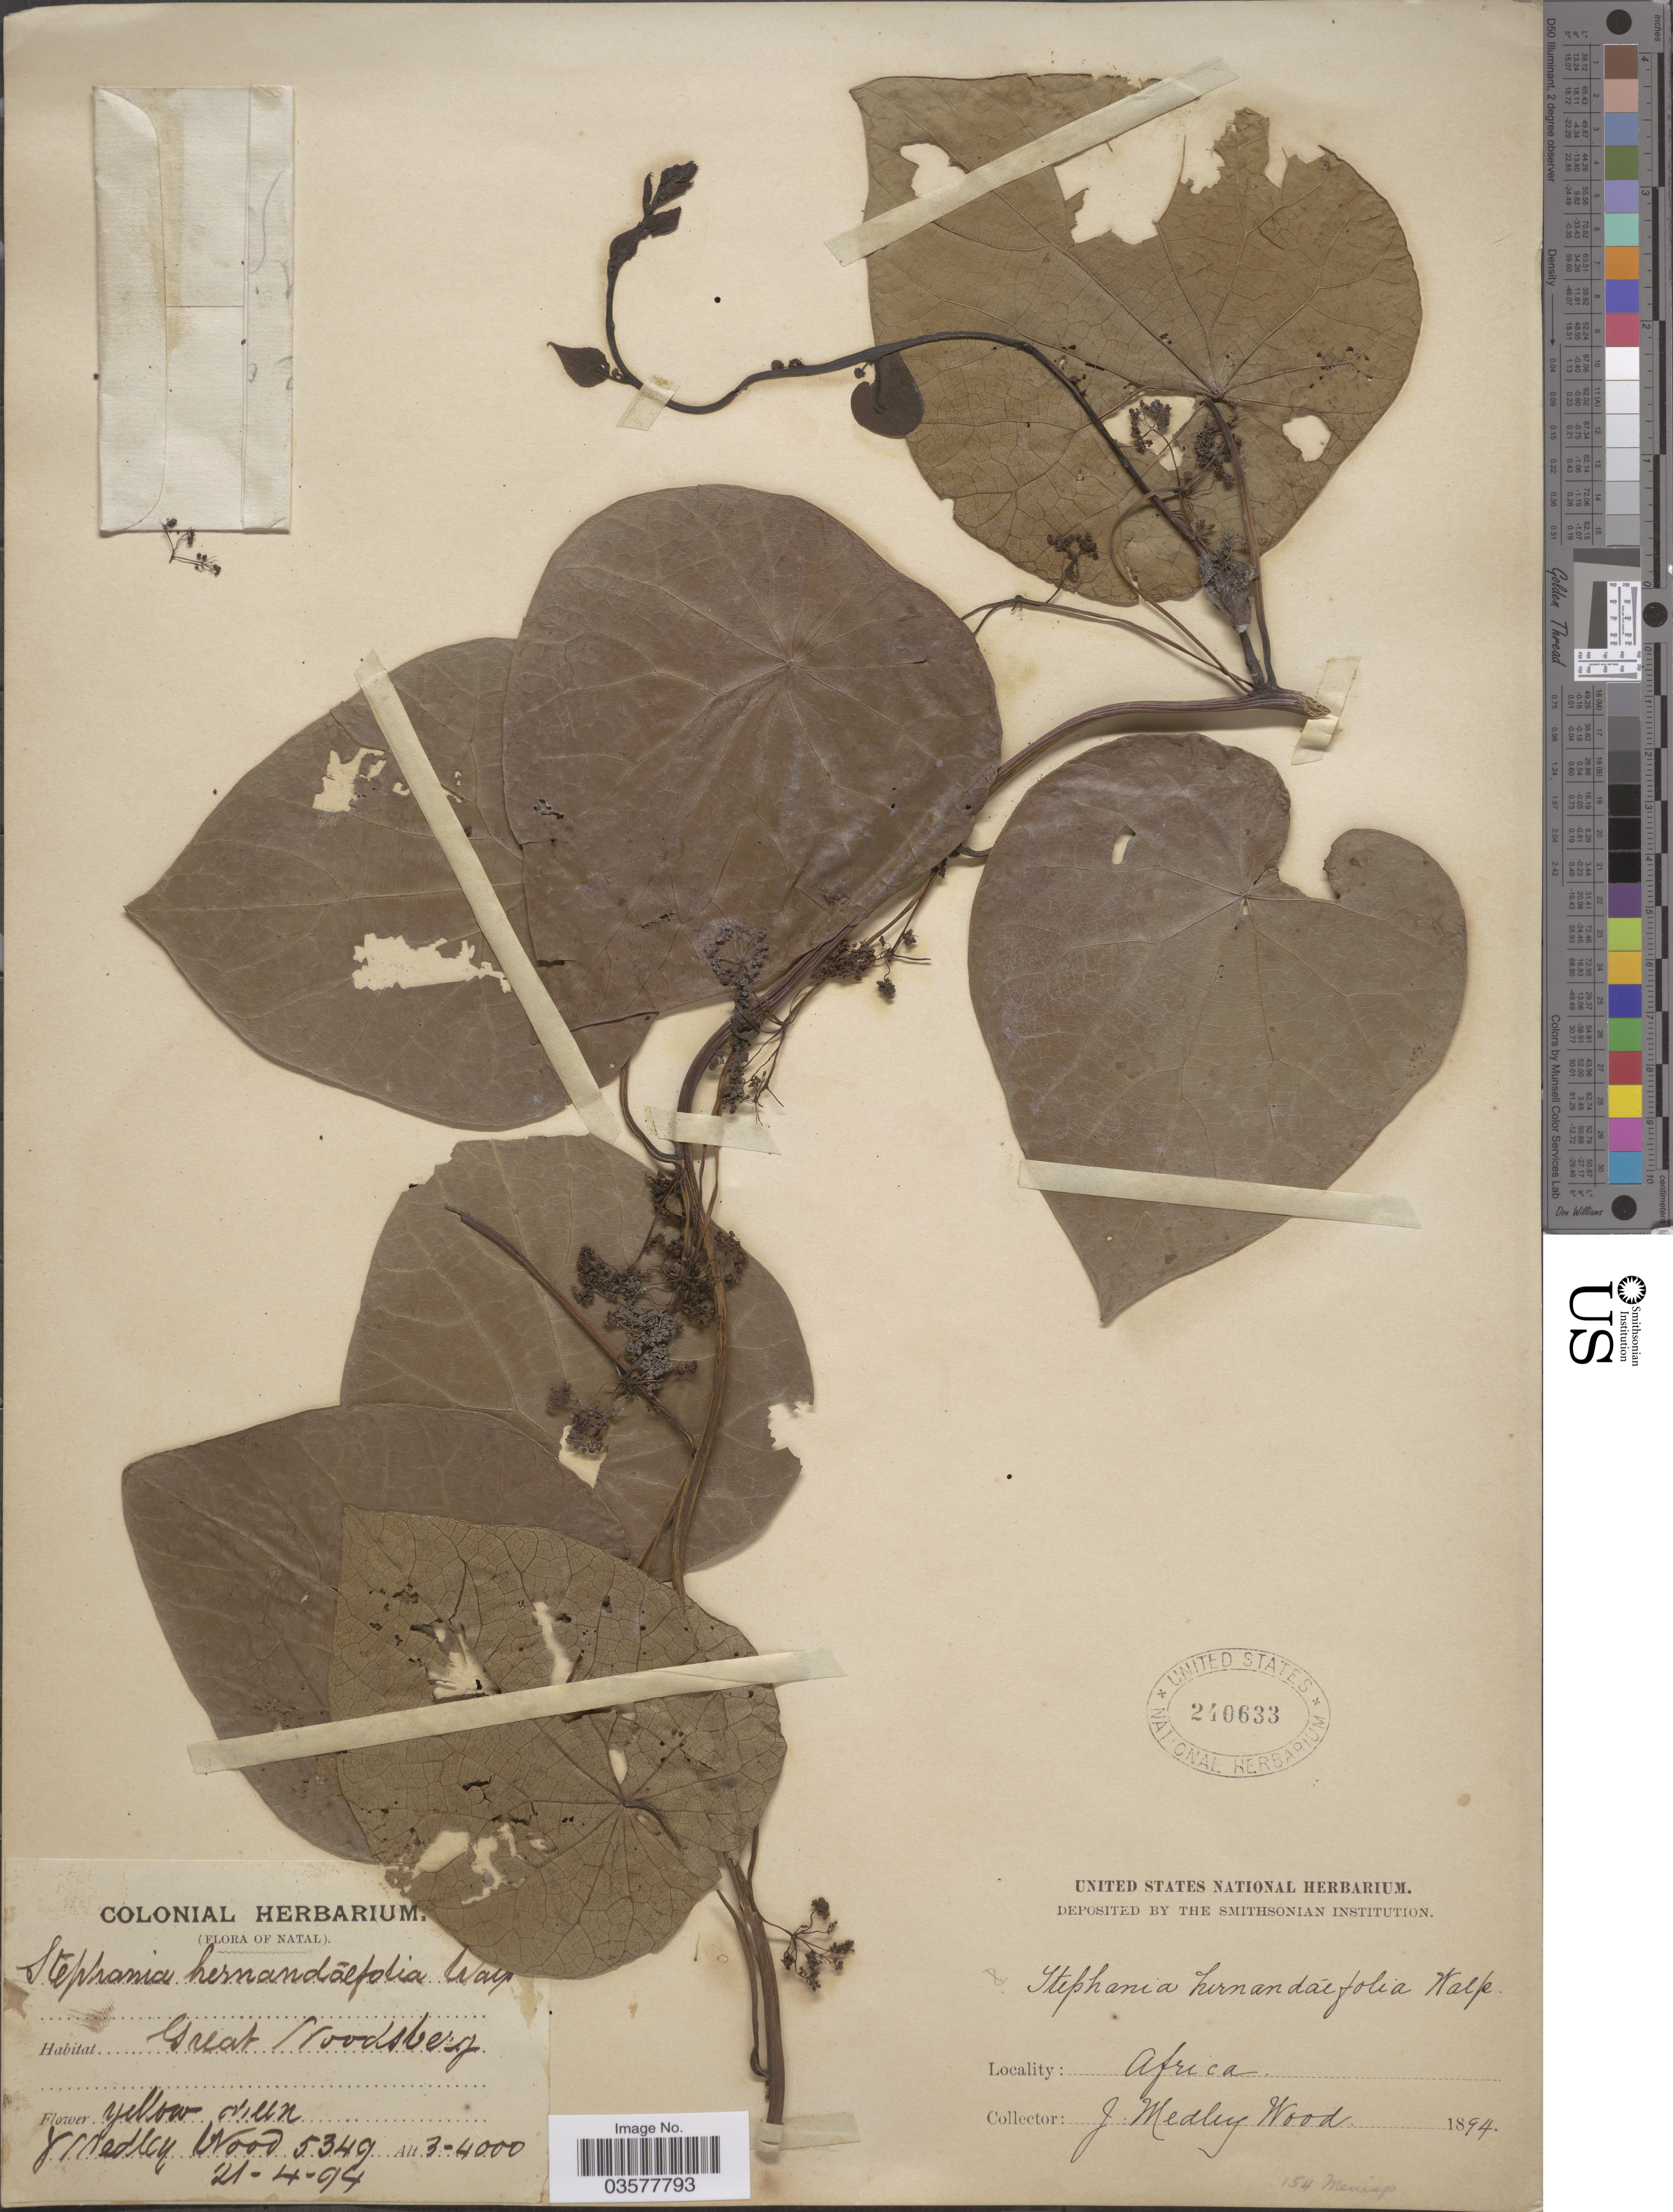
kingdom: Plantae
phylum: Tracheophyta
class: Magnoliopsida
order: Ranunculales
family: Menispermaceae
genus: Stephania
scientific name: Stephania hernandiifolia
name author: (Willd.) Walp.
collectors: J. M. Wood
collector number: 5349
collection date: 1894-04-21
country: South Africa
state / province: KwaZulu-Natal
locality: Natal. Great Woodsberg.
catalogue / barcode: US 240633